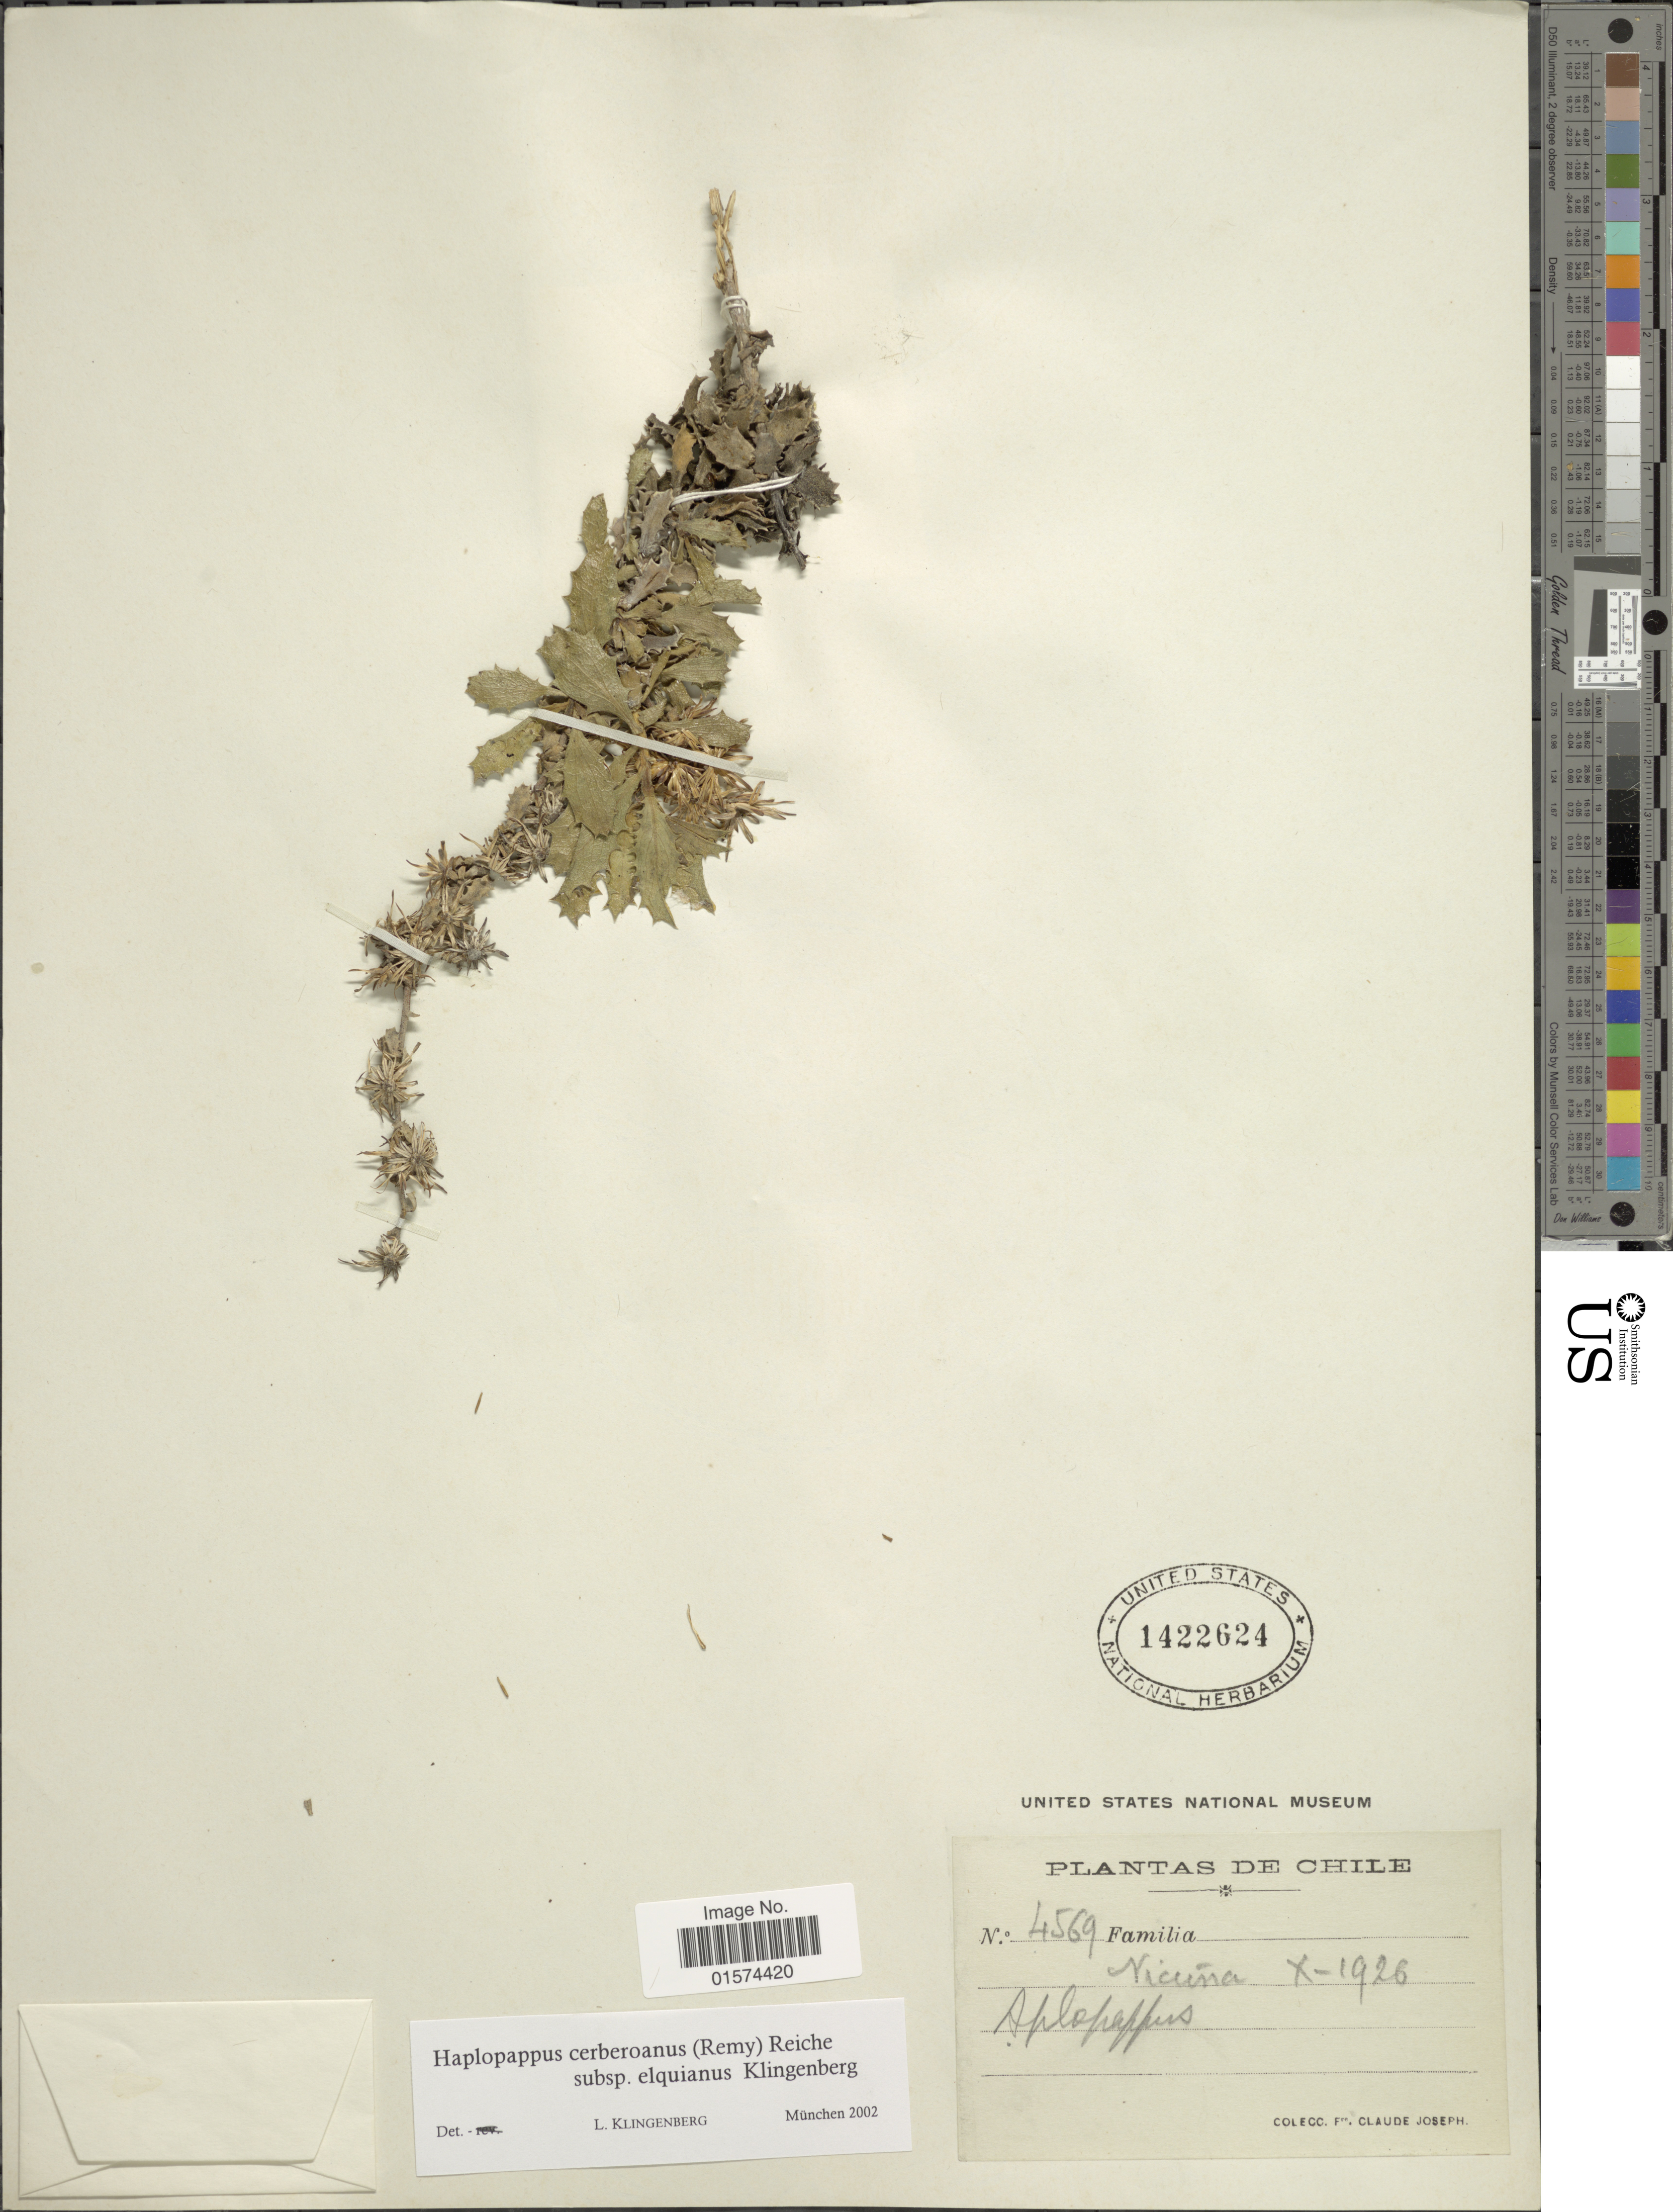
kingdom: Plantae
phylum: Tracheophyta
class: Magnoliopsida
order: Asterales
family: Asteraceae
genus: Haplopappus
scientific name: Haplopappus cerberoanus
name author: (J. Rémy) Reiche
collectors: Frere Claude Joseph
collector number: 4569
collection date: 1926-10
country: Chile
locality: Aplopappus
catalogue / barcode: US 1422624